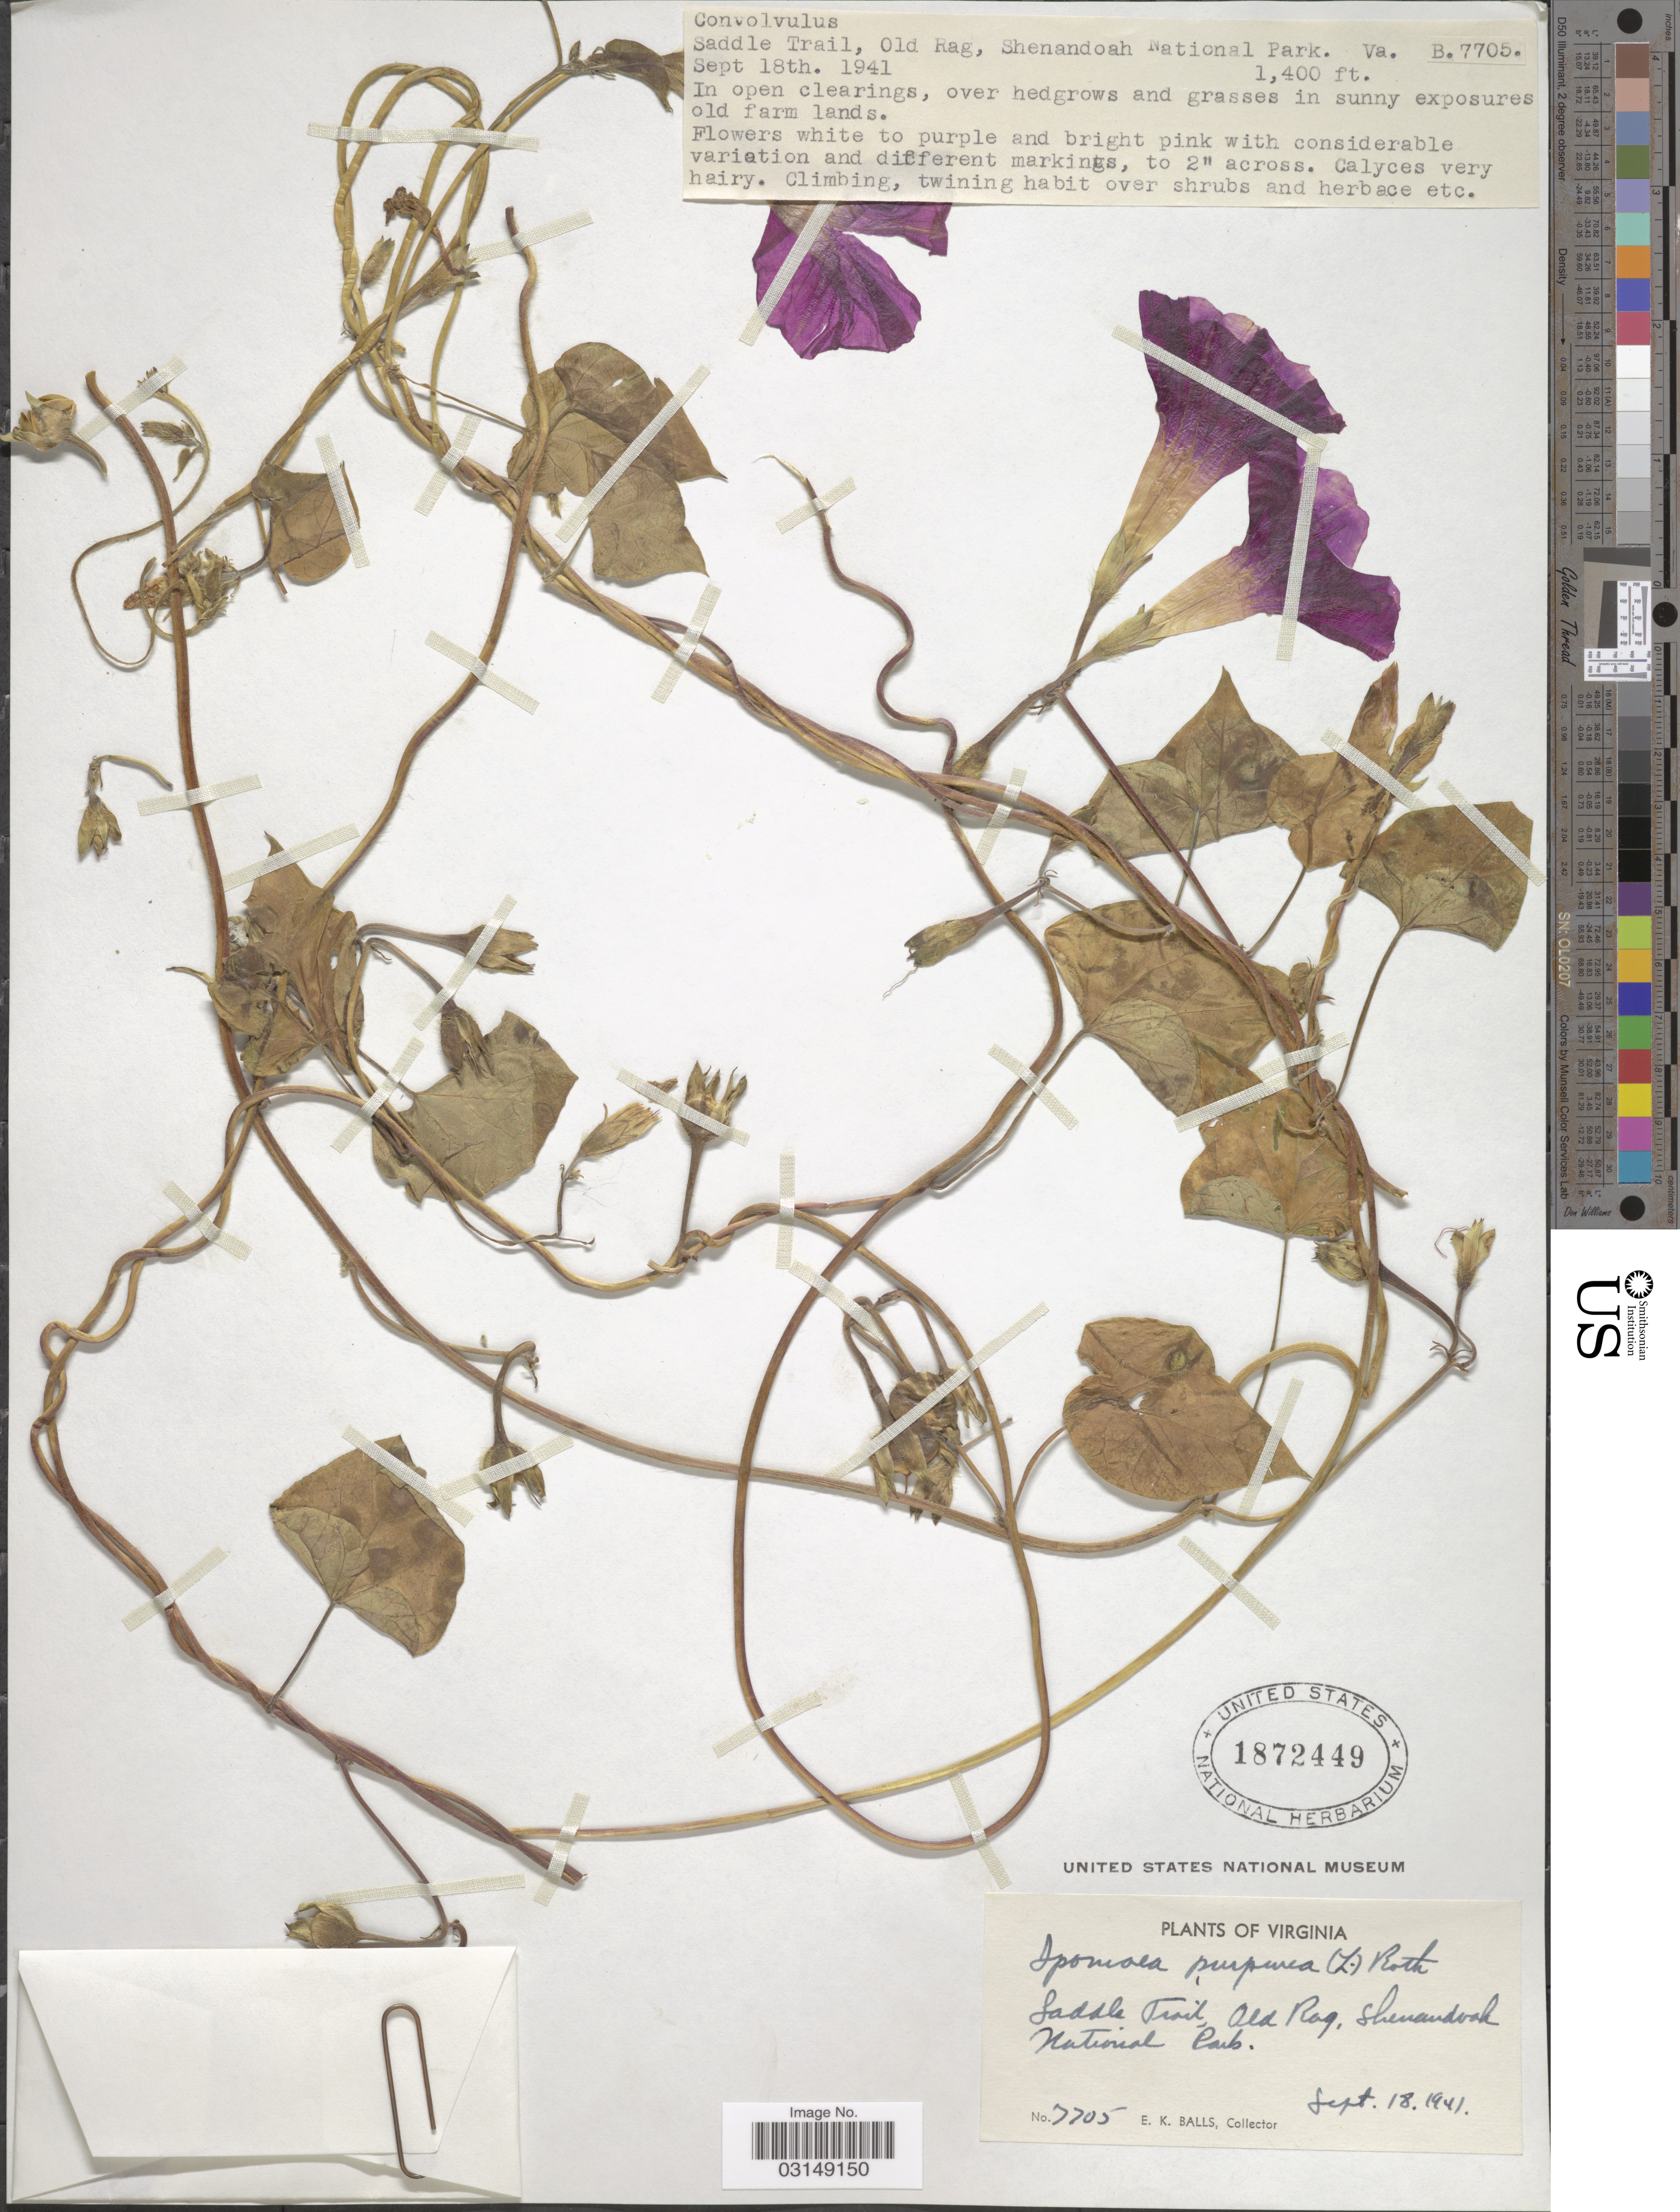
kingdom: Plantae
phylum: Tracheophyta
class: Magnoliopsida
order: Solanales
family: Convolvulaceae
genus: Ipomoea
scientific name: Ipomoea purpurea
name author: (L.) Roth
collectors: E. K. Balls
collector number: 7705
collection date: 1941-09-18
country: United States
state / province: Virginia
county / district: Madison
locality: Saddle Trail, Old Rag, Shenandoah National Park. Va.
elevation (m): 427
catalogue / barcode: US 1872449